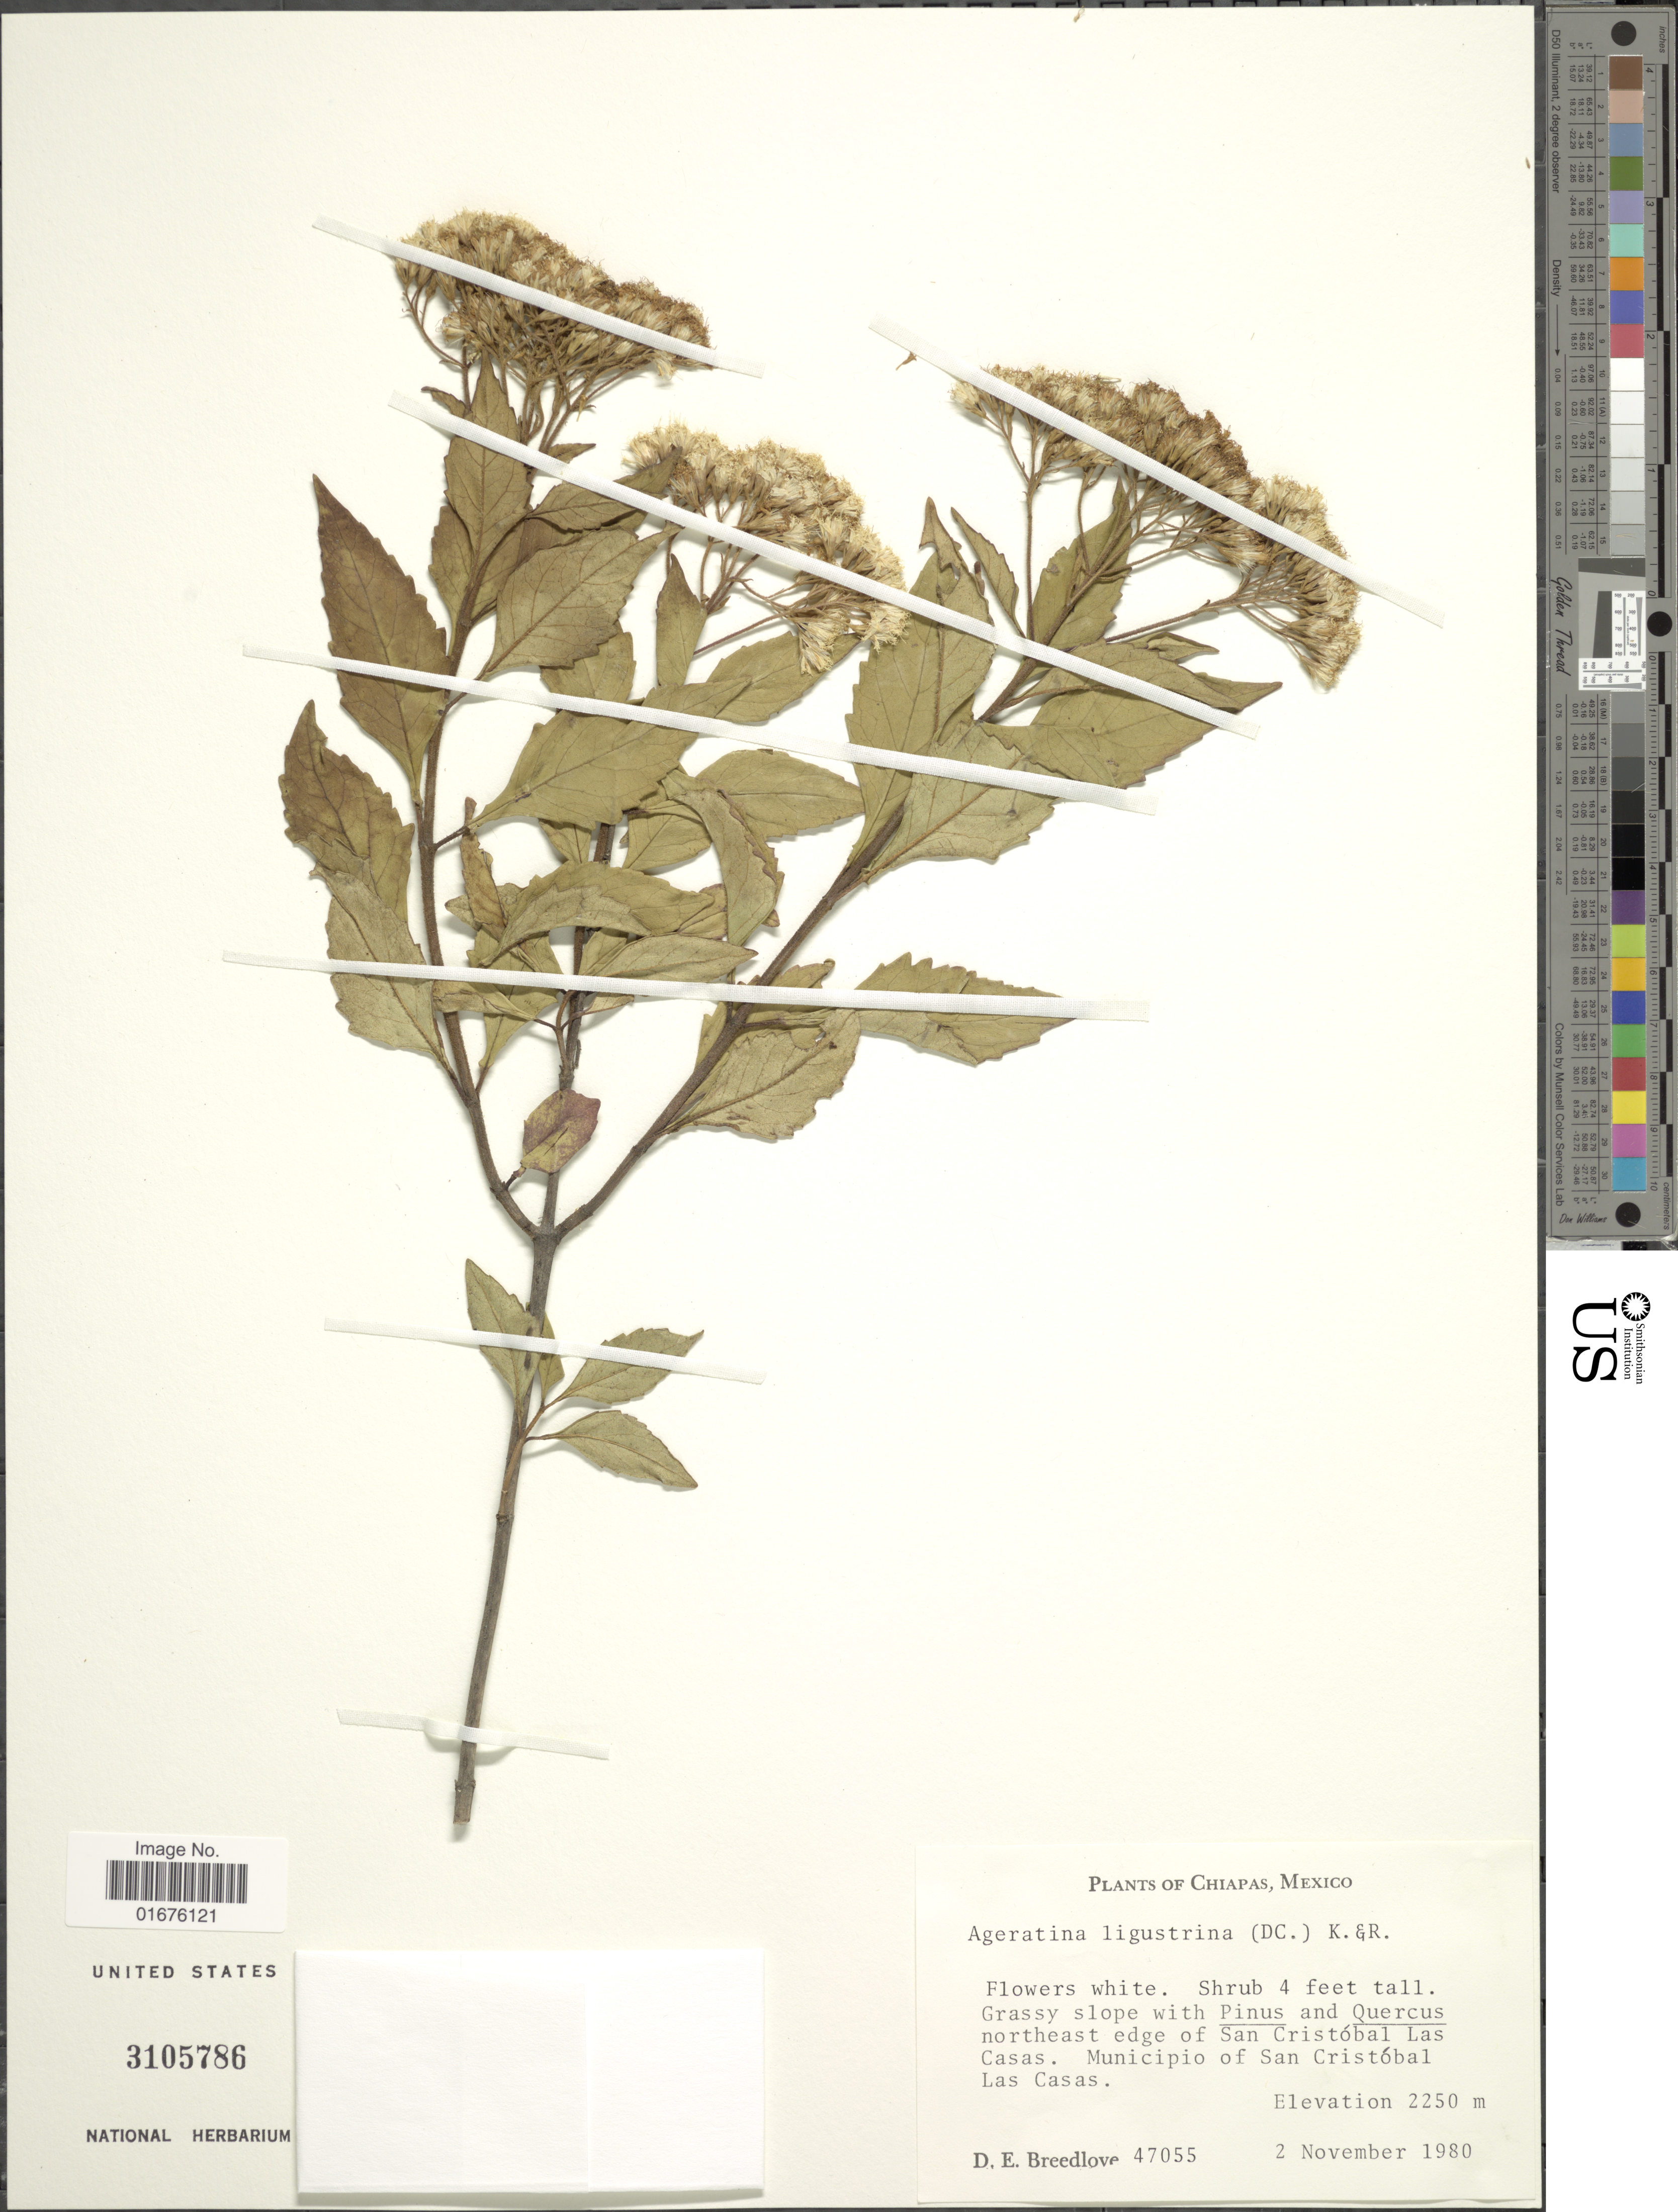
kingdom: Plantae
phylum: Tracheophyta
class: Magnoliopsida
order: Asterales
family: Asteraceae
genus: Ageratina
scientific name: Ageratina ligustrina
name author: (DC.) R.M. King & H. Rob.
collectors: D. E. Breedlove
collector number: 47055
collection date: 1980-11-02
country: Mexico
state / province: Chiapas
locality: Grassy slope with Pinus and Quercus northeast edge of San Cristóbal Las Casas, Municipio of San Cristóbal Las Casas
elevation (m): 2250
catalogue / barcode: US 3105786